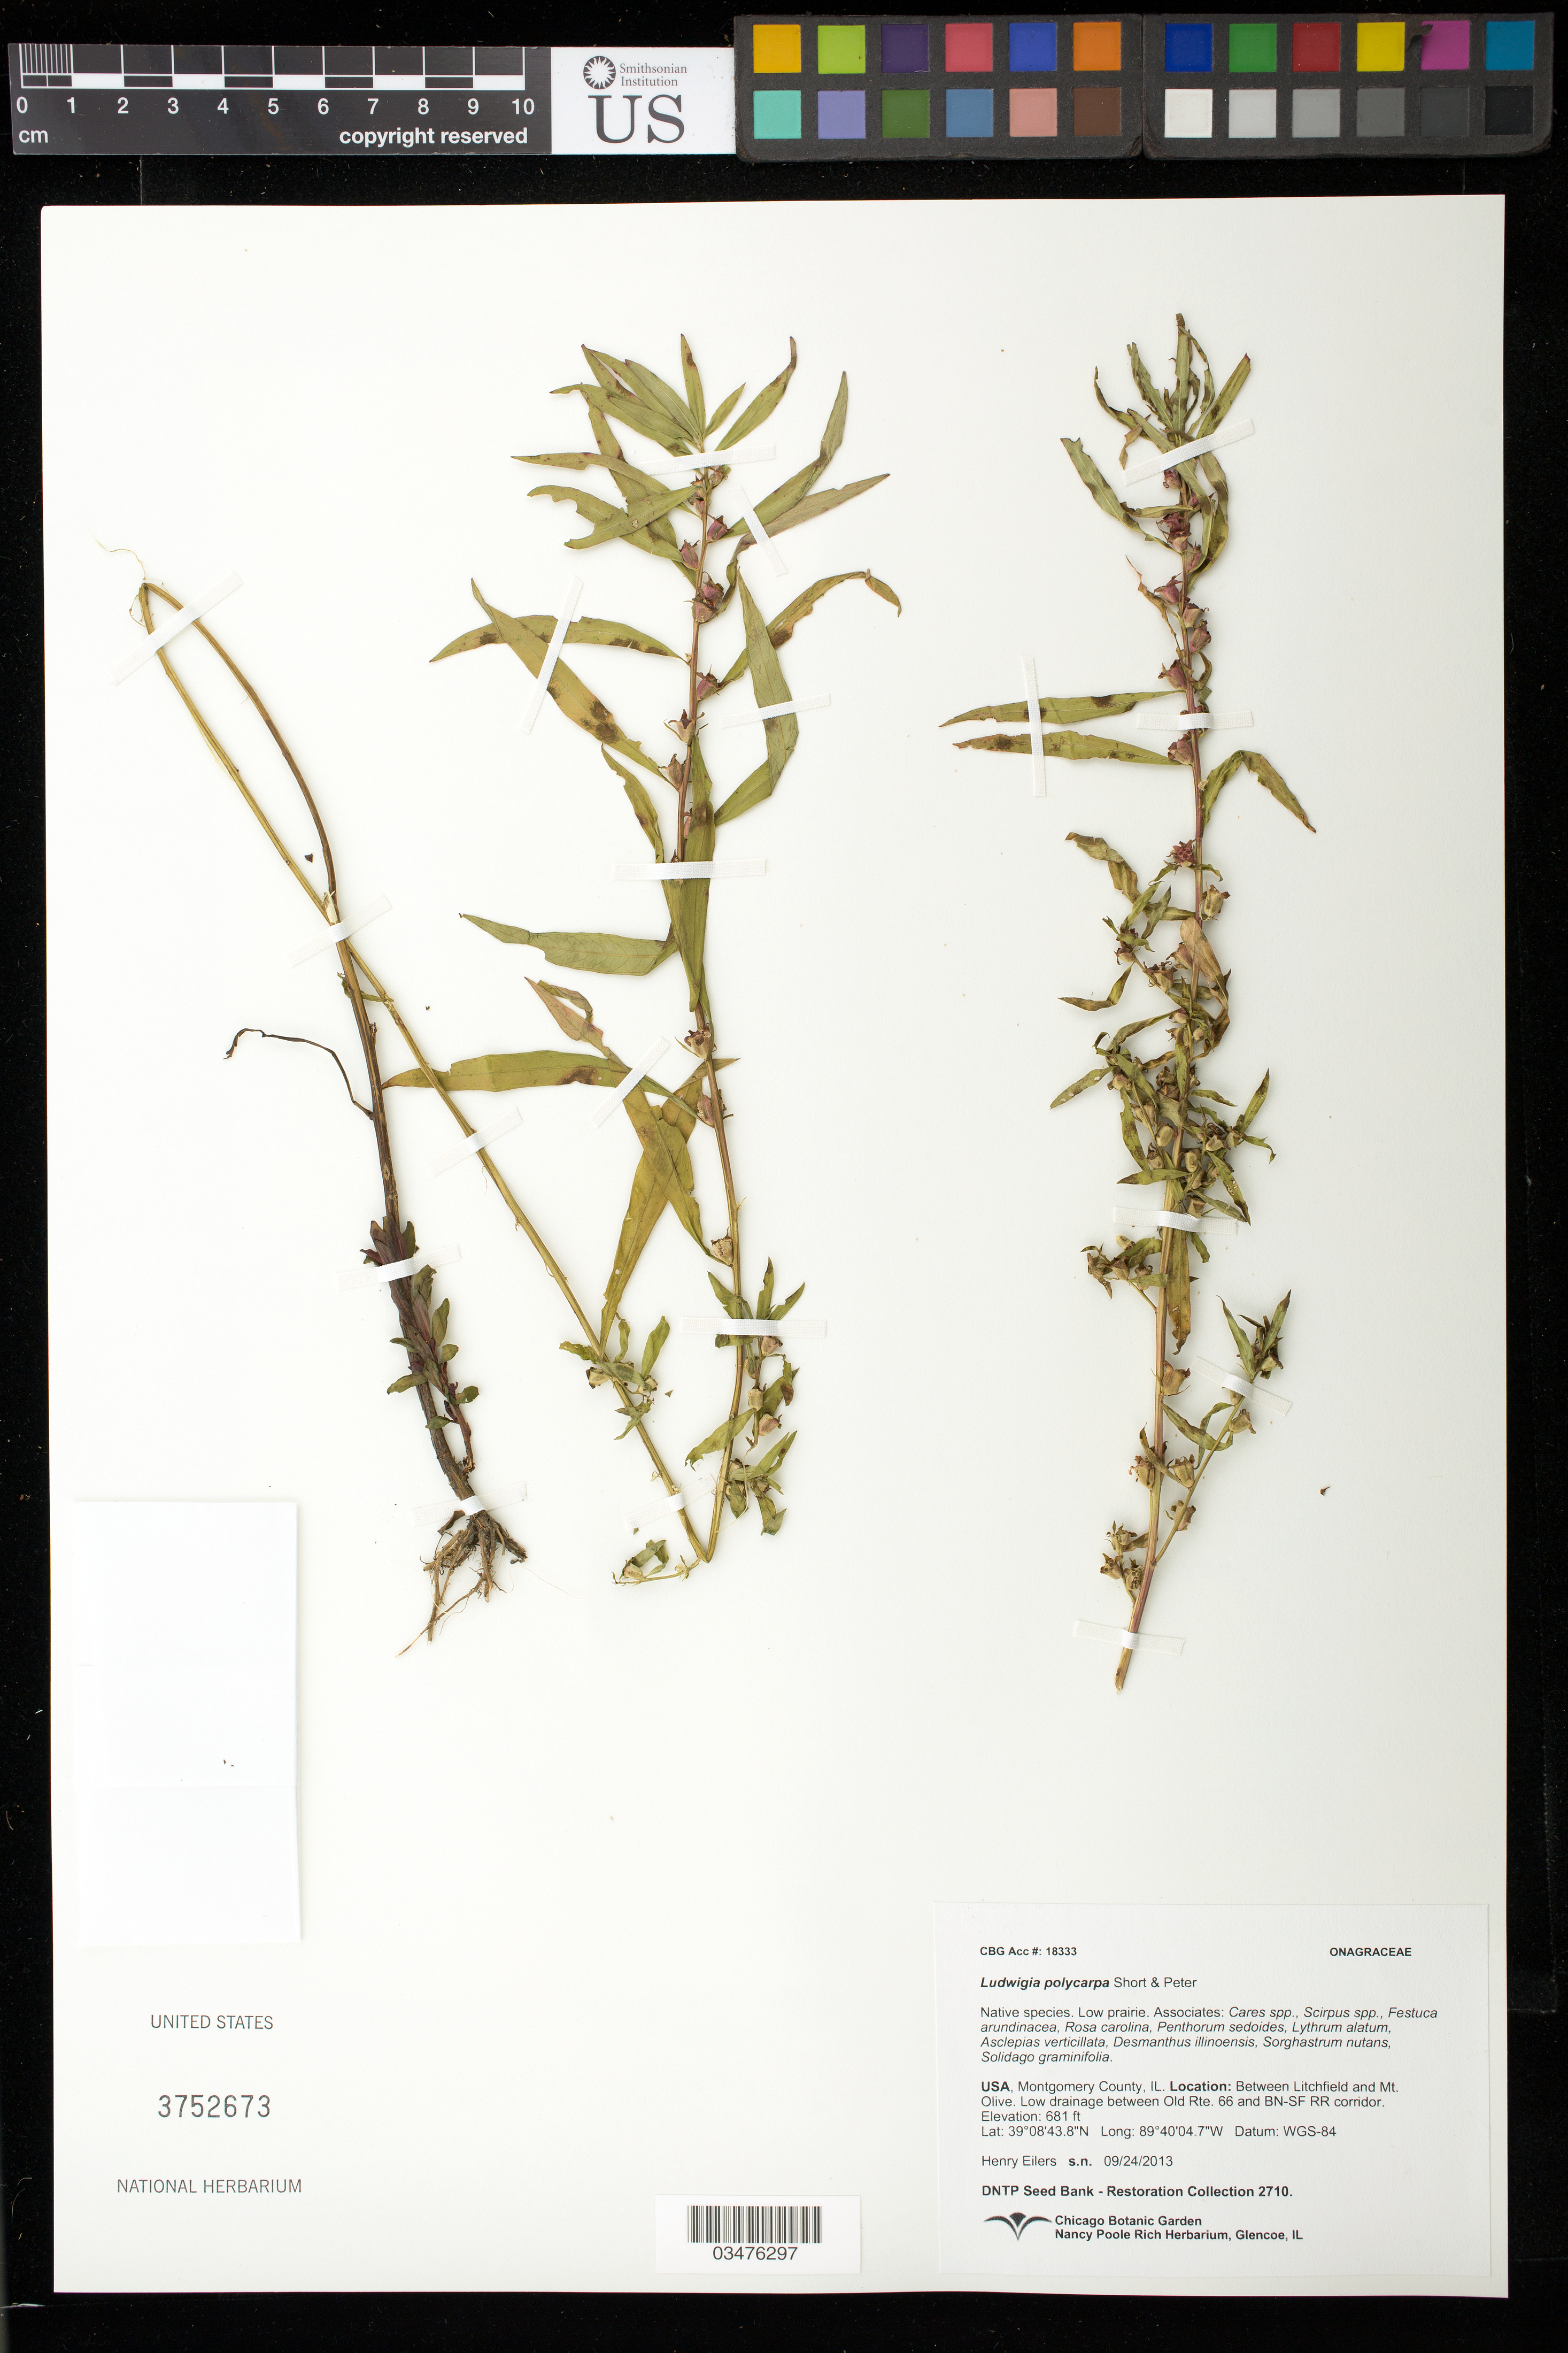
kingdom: Plantae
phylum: Tracheophyta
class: Magnoliopsida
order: Myrtales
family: Onagraceae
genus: Ludwigia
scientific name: Ludwigia polycarpa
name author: Short & R. Peter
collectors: H. Eilers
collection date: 2013-09-24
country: United States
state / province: Illinois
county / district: Montgomery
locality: Between Litchfield and Mt. Olive. Drainage between Old Rte 66 and BN_SF RR corridor.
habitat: Low prairie. With Scirpus sp., Carex sp., Rosa carolina, ect.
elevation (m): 208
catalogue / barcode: US 3752673